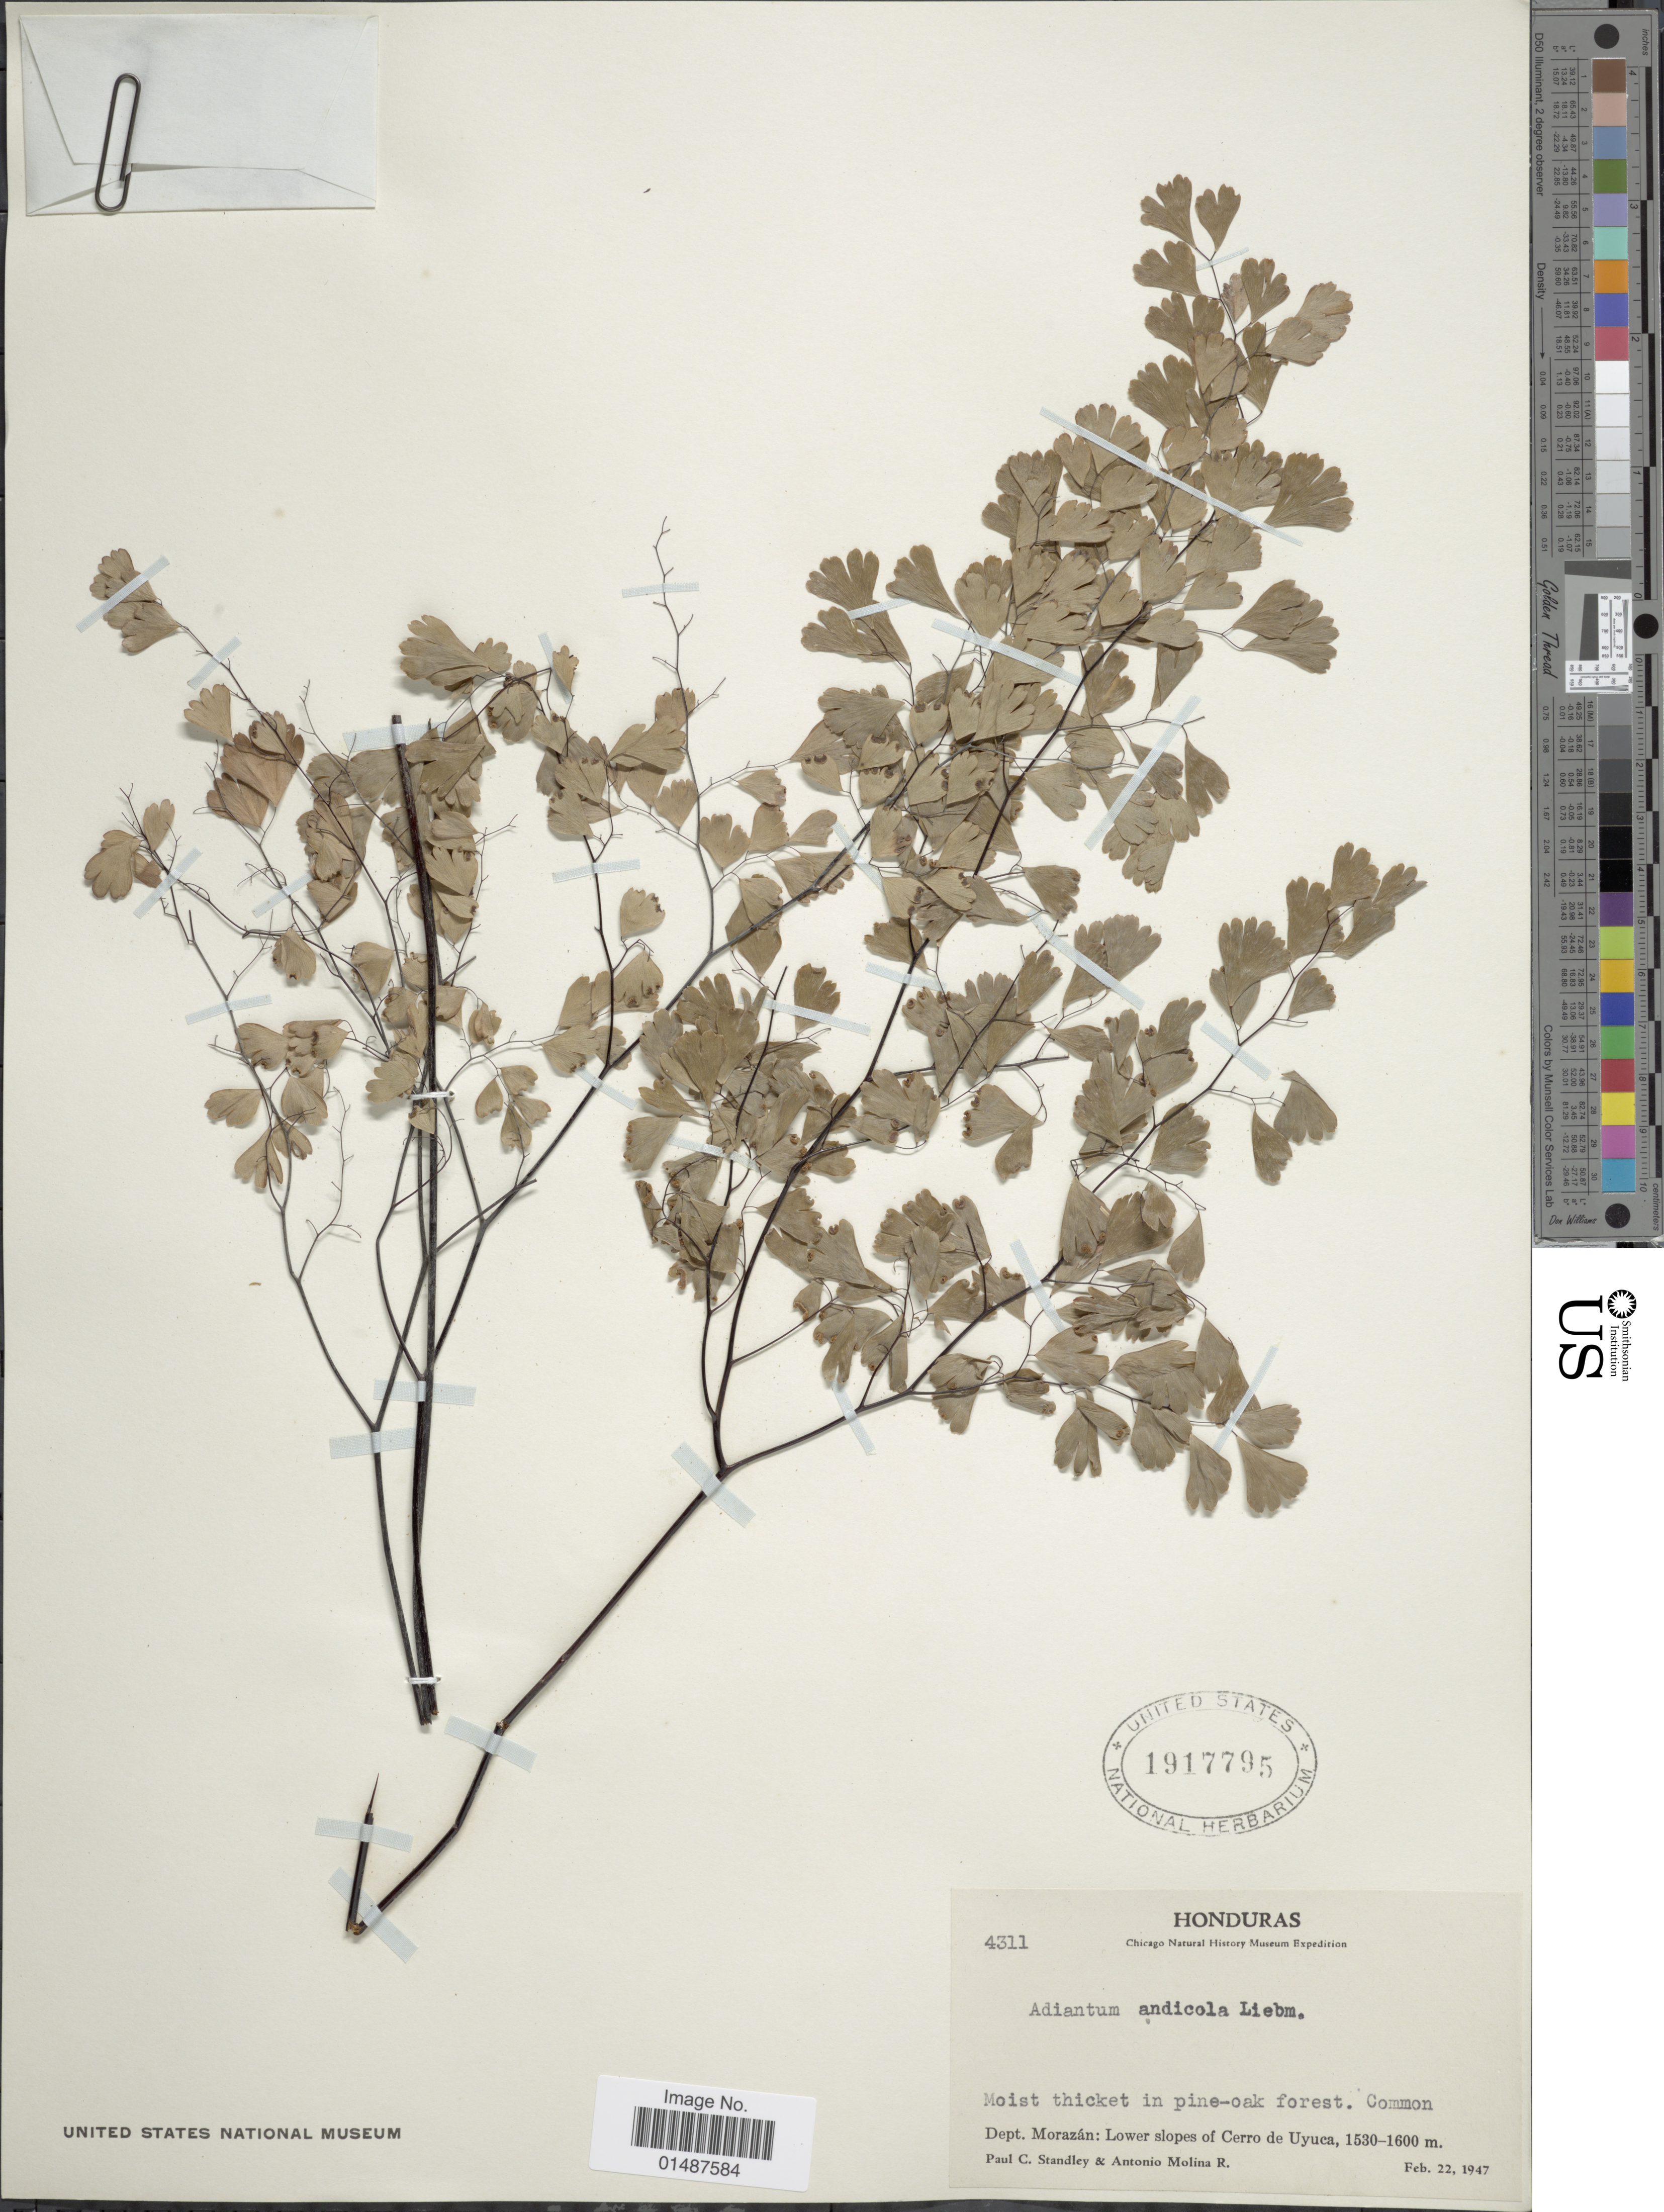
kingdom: Plantae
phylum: Tracheophyta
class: Polypodiopsida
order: Polypodiales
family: Pteridaceae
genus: Adiantum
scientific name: Adiantum andicola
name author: Liebm.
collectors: P. C. Standley & A. Molina R.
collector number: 4311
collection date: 1947-02-22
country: Honduras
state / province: Fco. Morazán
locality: Lower slopes of cerro de Uyuca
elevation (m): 1530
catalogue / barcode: US 1917795